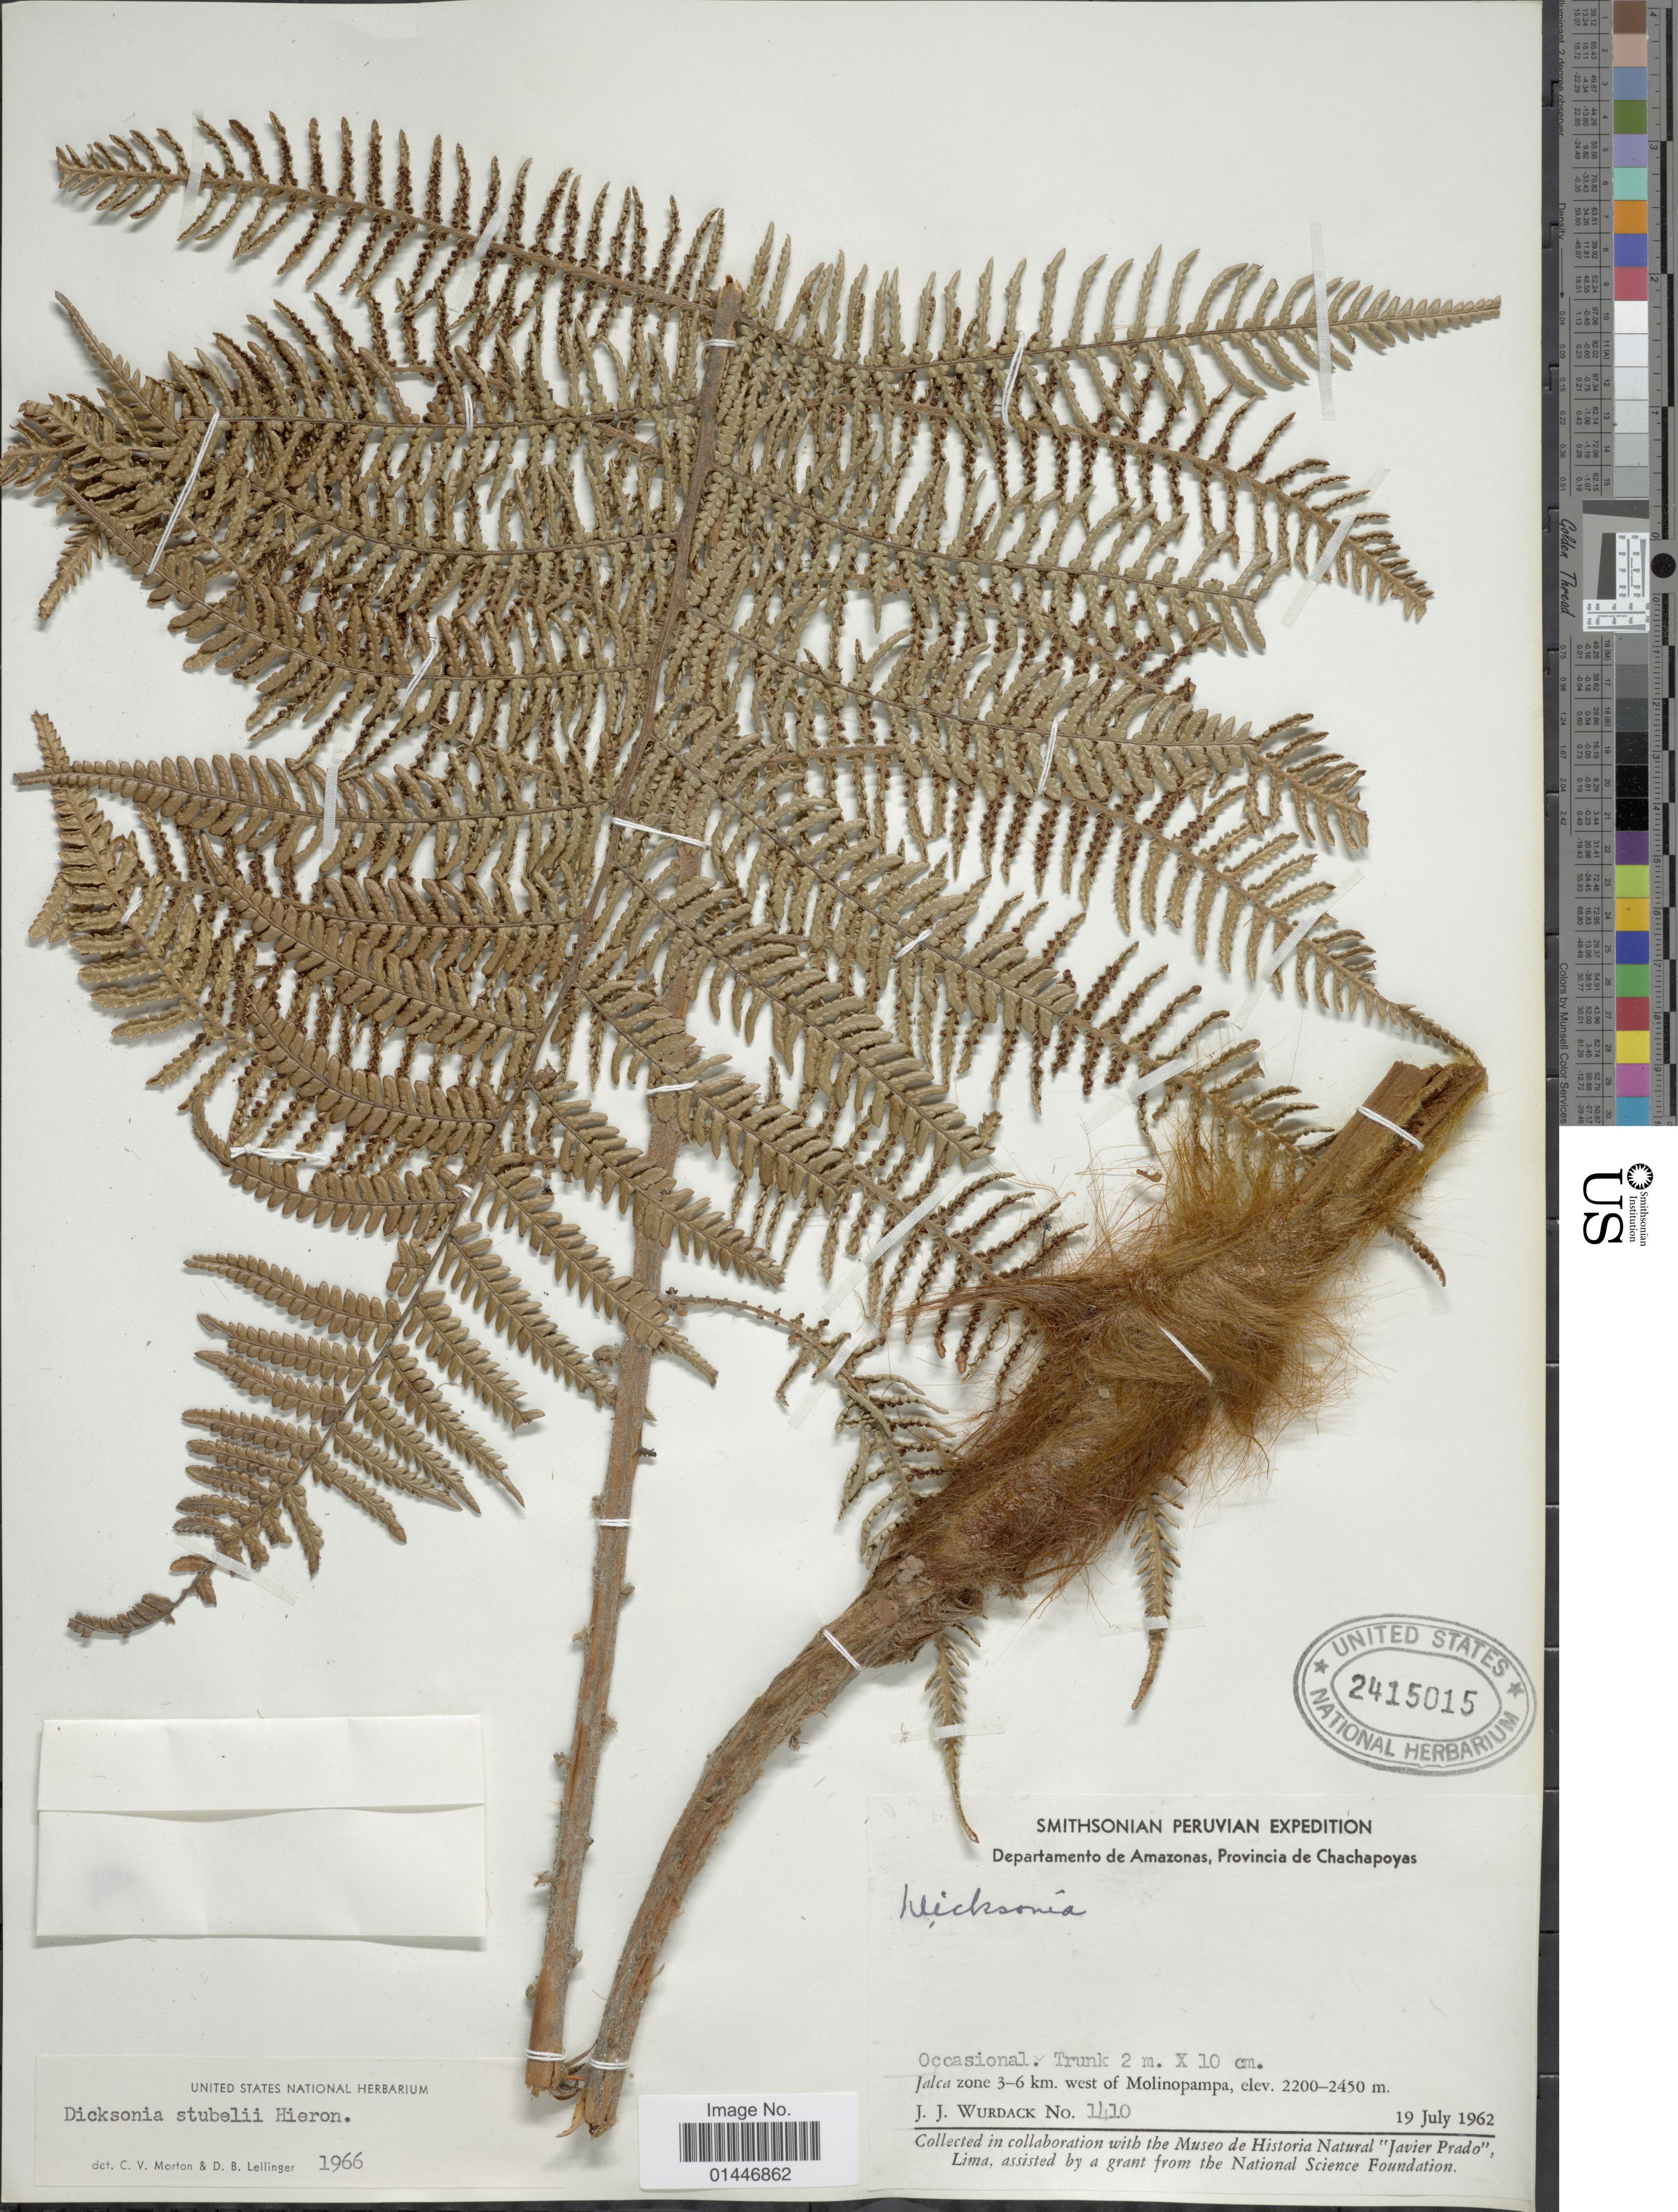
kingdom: Plantae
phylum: Tracheophyta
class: Polypodiopsida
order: Cyatheales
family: Dicksoniaceae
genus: Dicksonia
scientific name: Dicksonia stuebelii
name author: Hieron.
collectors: J. J. Wurdack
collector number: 1410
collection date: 1962-07-19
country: Peru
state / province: Amazonas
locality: Provincia de Chachapoyas, Jalca zone 3-6 km west of Molinopampa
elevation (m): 2200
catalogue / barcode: US 2415015